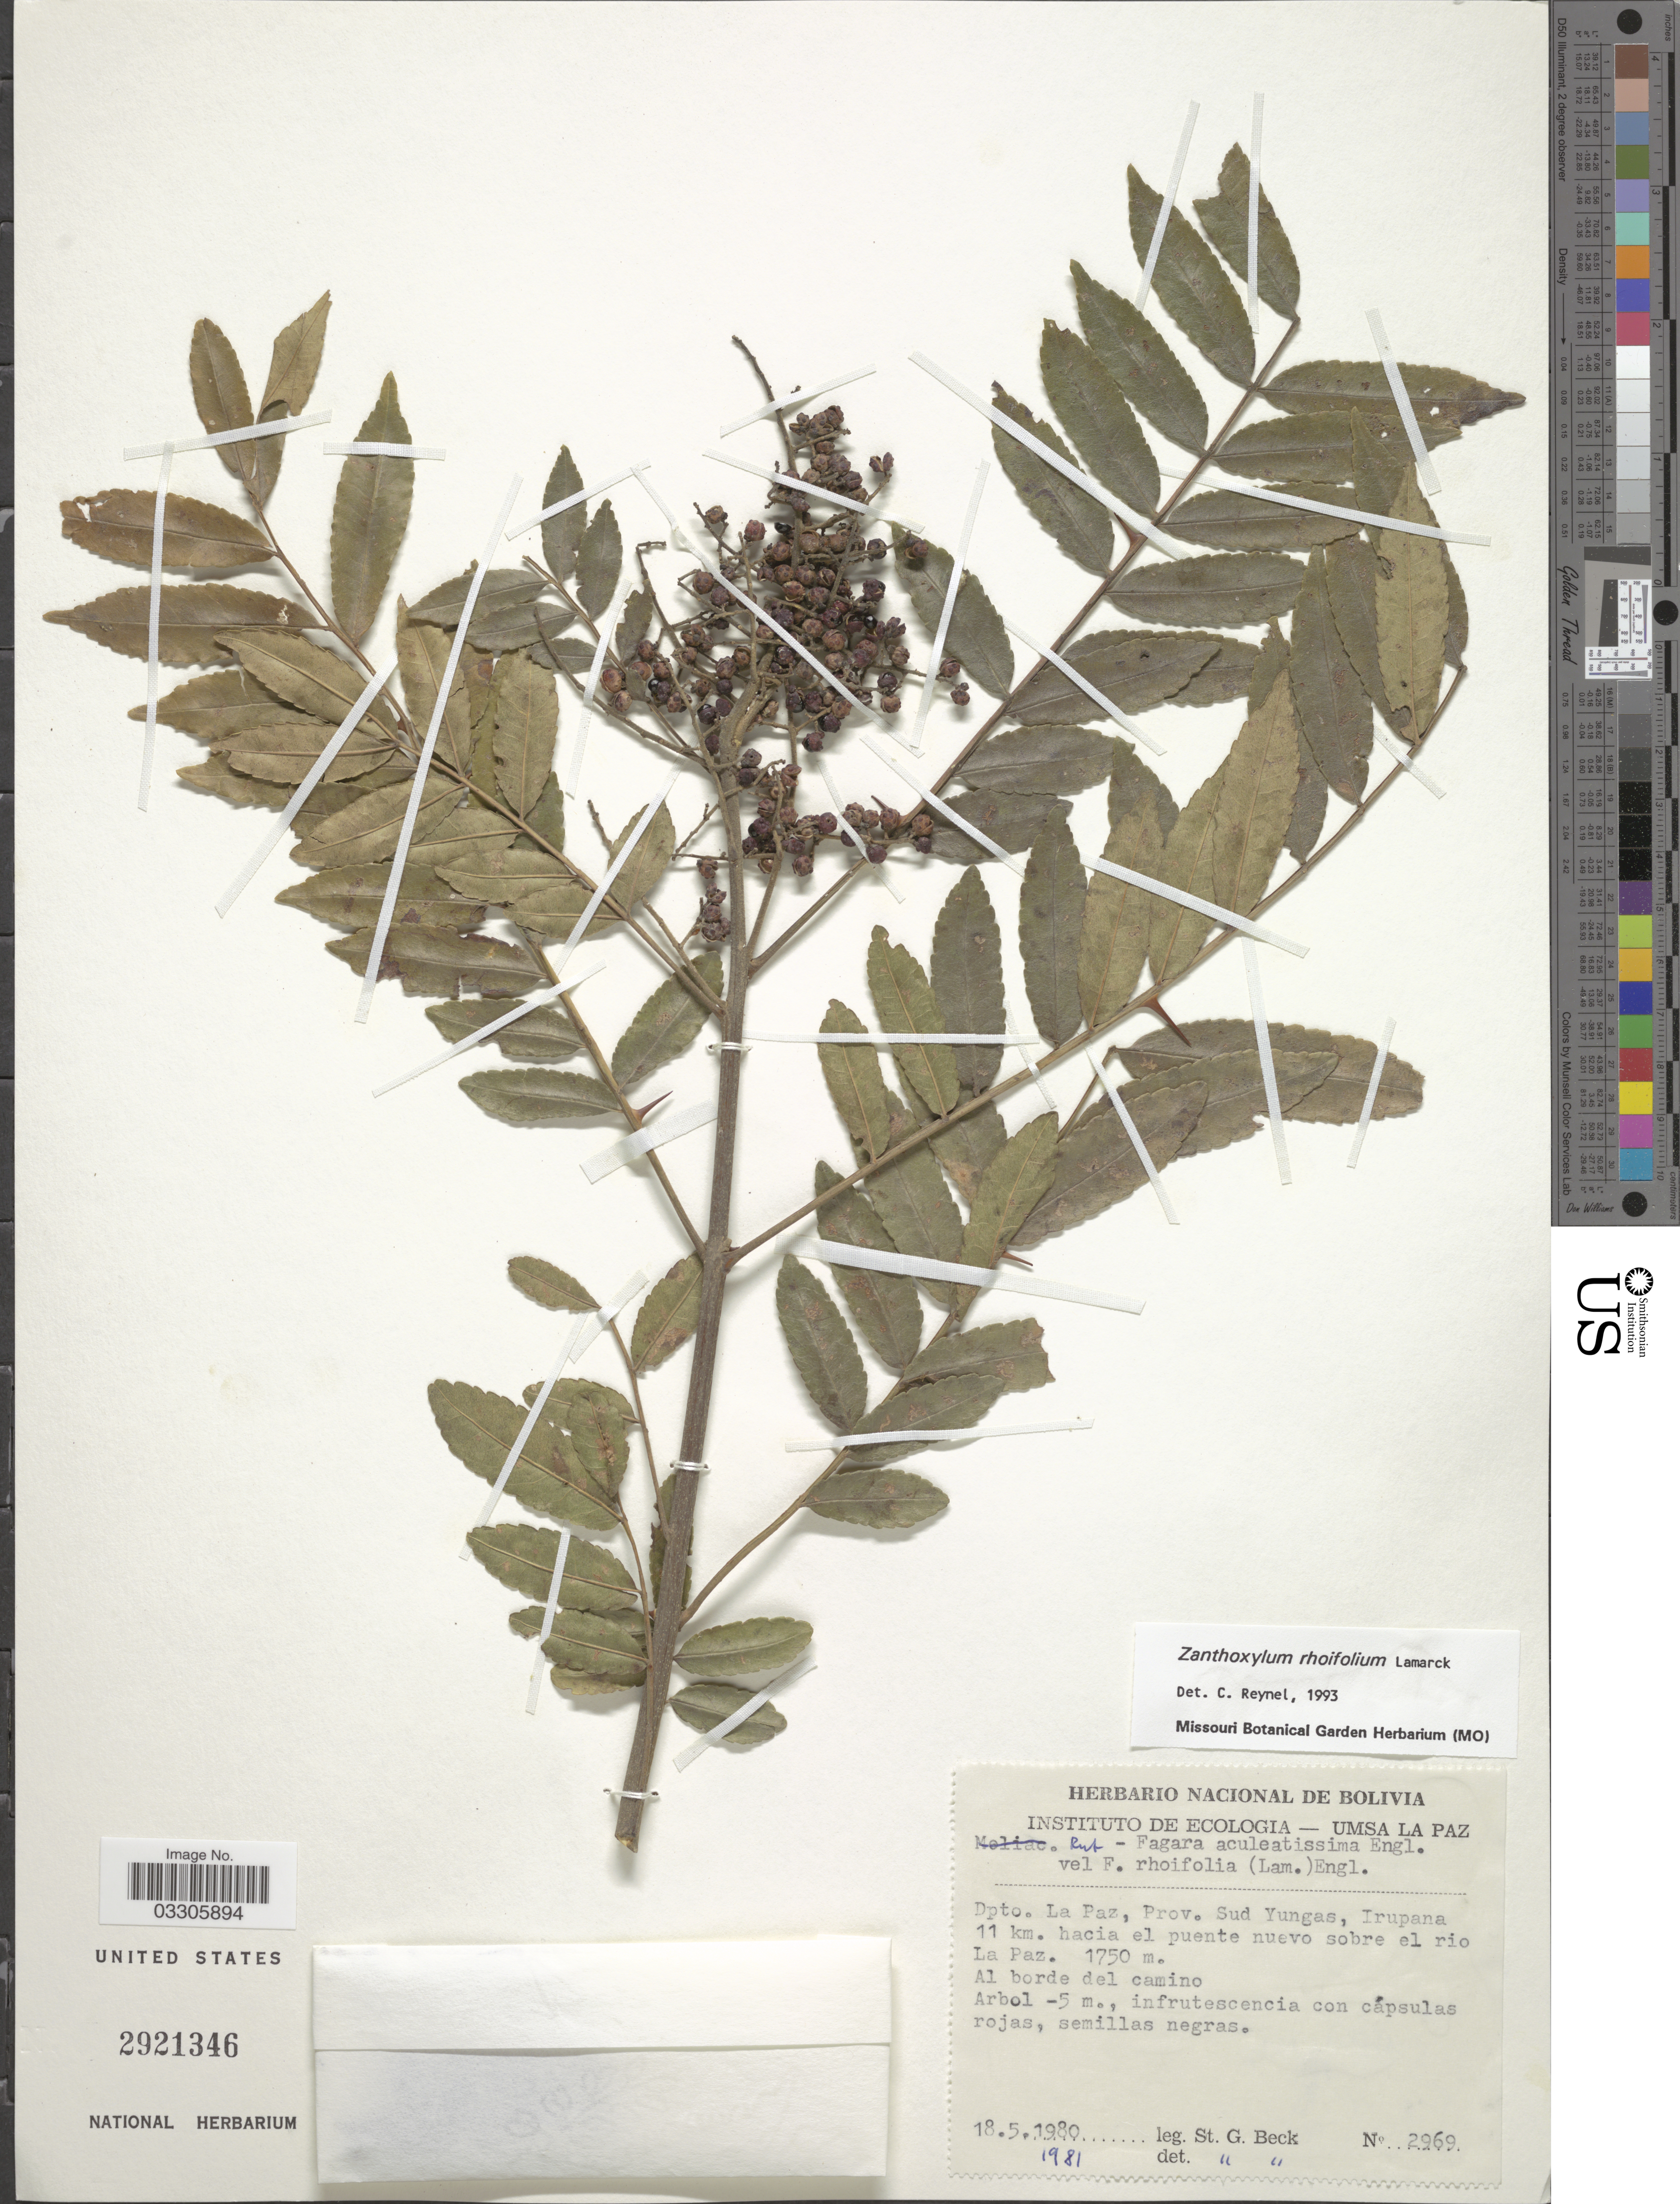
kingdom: Plantae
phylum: Tracheophyta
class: Magnoliopsida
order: Sapindales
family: Rutaceae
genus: Zanthoxylum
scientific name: Zanthoxylum rhoifolium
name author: Lam.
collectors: S. G. Beck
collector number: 2969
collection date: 1980-05-18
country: Bolivia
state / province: La Paz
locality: Dpto. La Paz, Prov. Sud Yungas, Irupana 11 km. hacia el puente nuevo sobre el rio La Paz.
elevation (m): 1750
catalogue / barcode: US 2921346